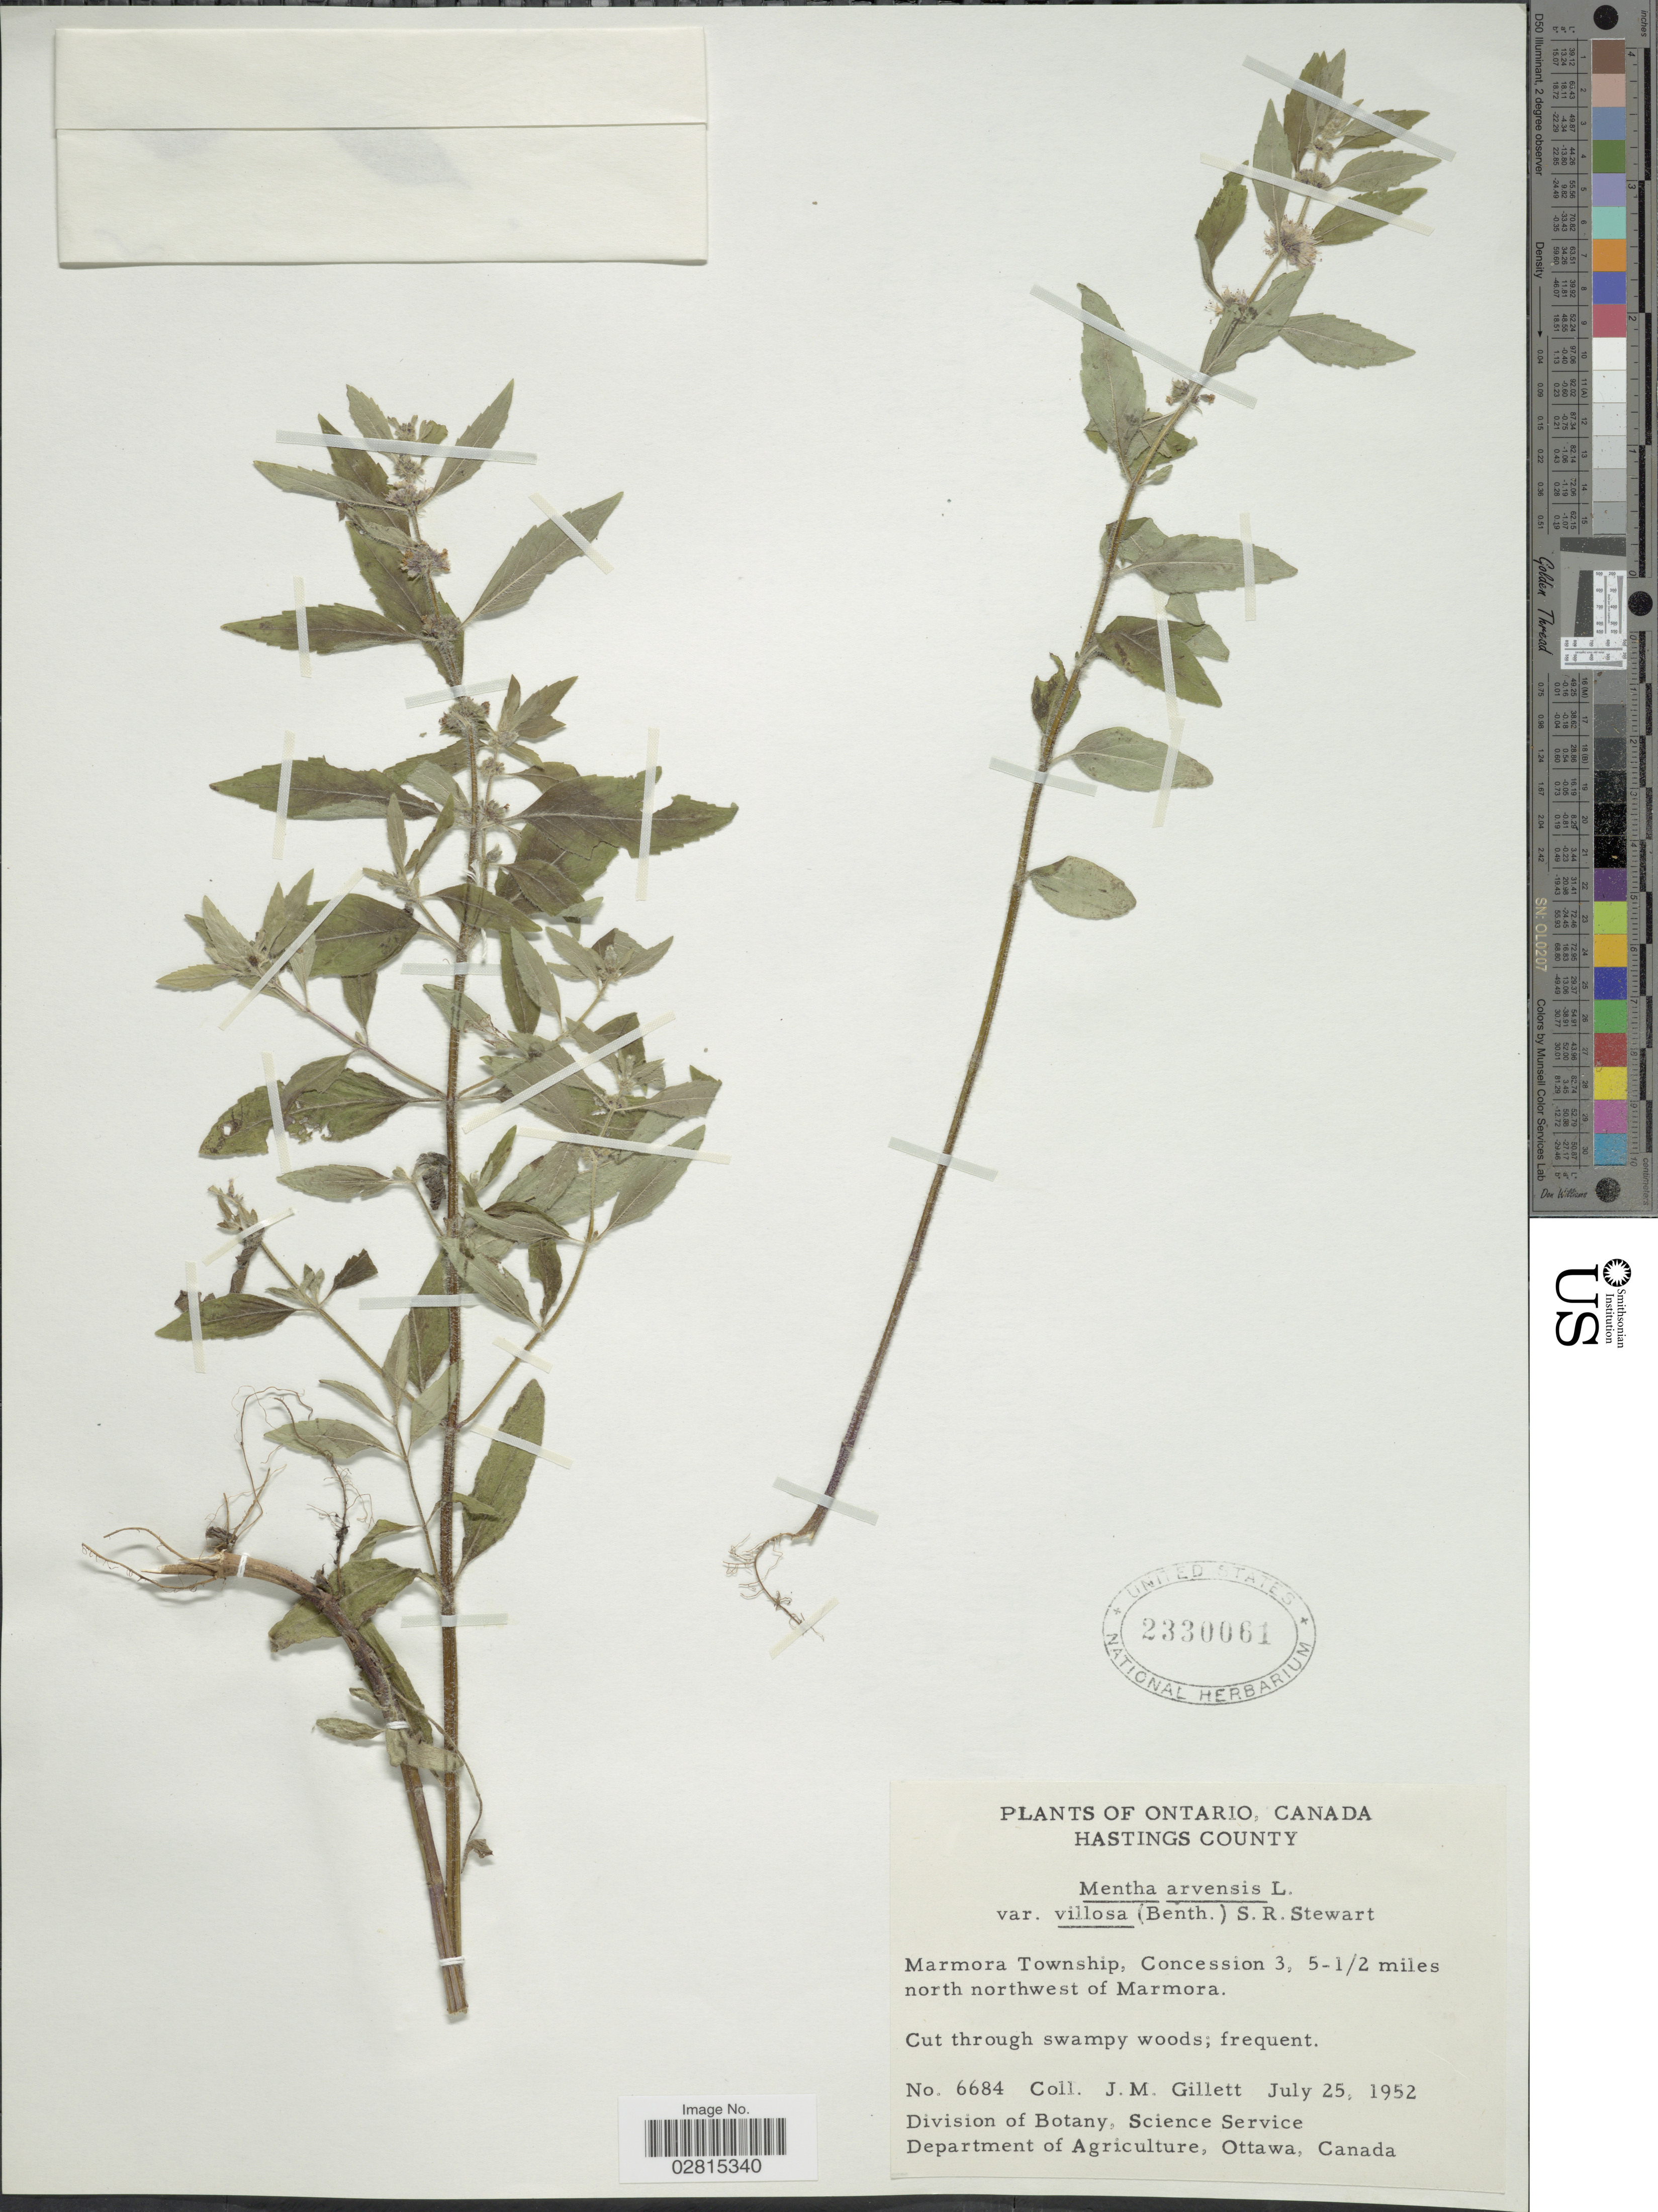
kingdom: Plantae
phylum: Tracheophyta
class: Magnoliopsida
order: Lamiales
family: Lamiaceae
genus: Mentha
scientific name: Mentha canadensis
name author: L.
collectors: J. M. Gillett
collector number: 6684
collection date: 1952-07-25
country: Canada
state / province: Ontario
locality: Hastings County. Marmora Township, Concession 3, 5-1/2 miles north northwest of Marmora.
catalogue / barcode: US 2330061